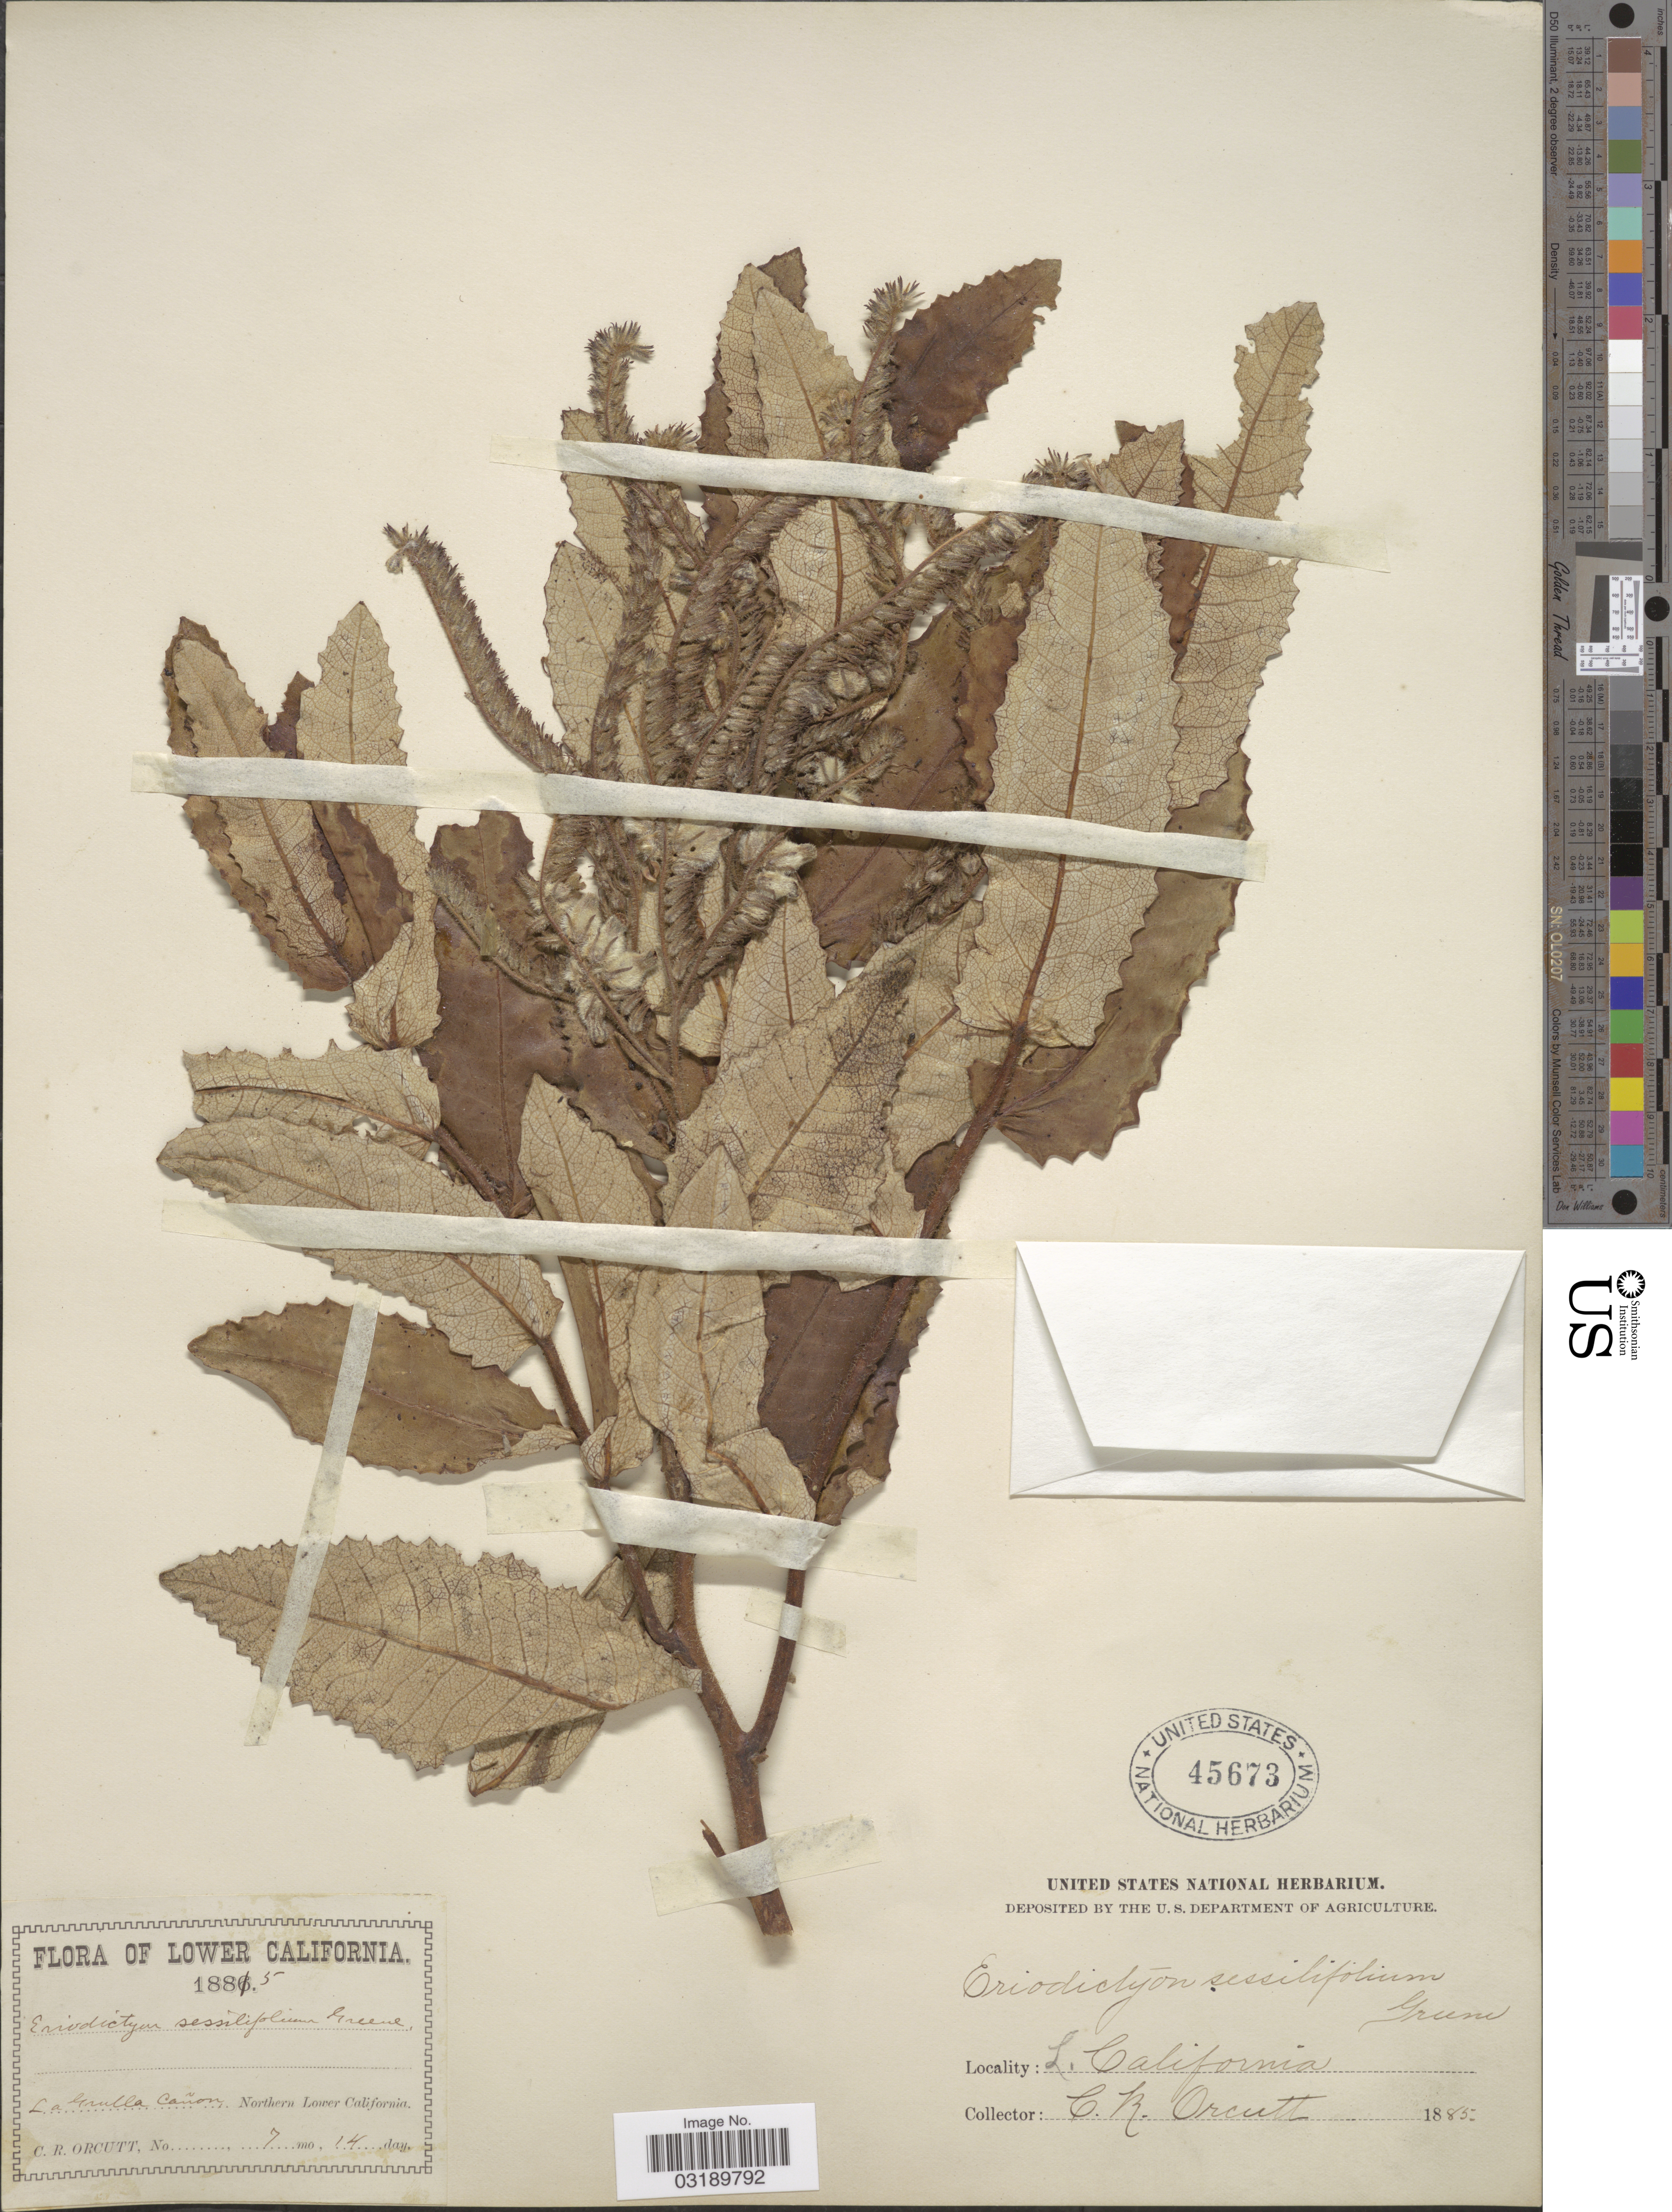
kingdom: Plantae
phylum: Tracheophyta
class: Magnoliopsida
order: Boraginales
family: Namaceae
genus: Eriodictyon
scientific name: Eriodictyon sessilifolium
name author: Greene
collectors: C. R. Orcutt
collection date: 1885-07-14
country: Mexico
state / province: Baja California Norte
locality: La Grulla Cañon. Northern Lower California.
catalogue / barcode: US 45673